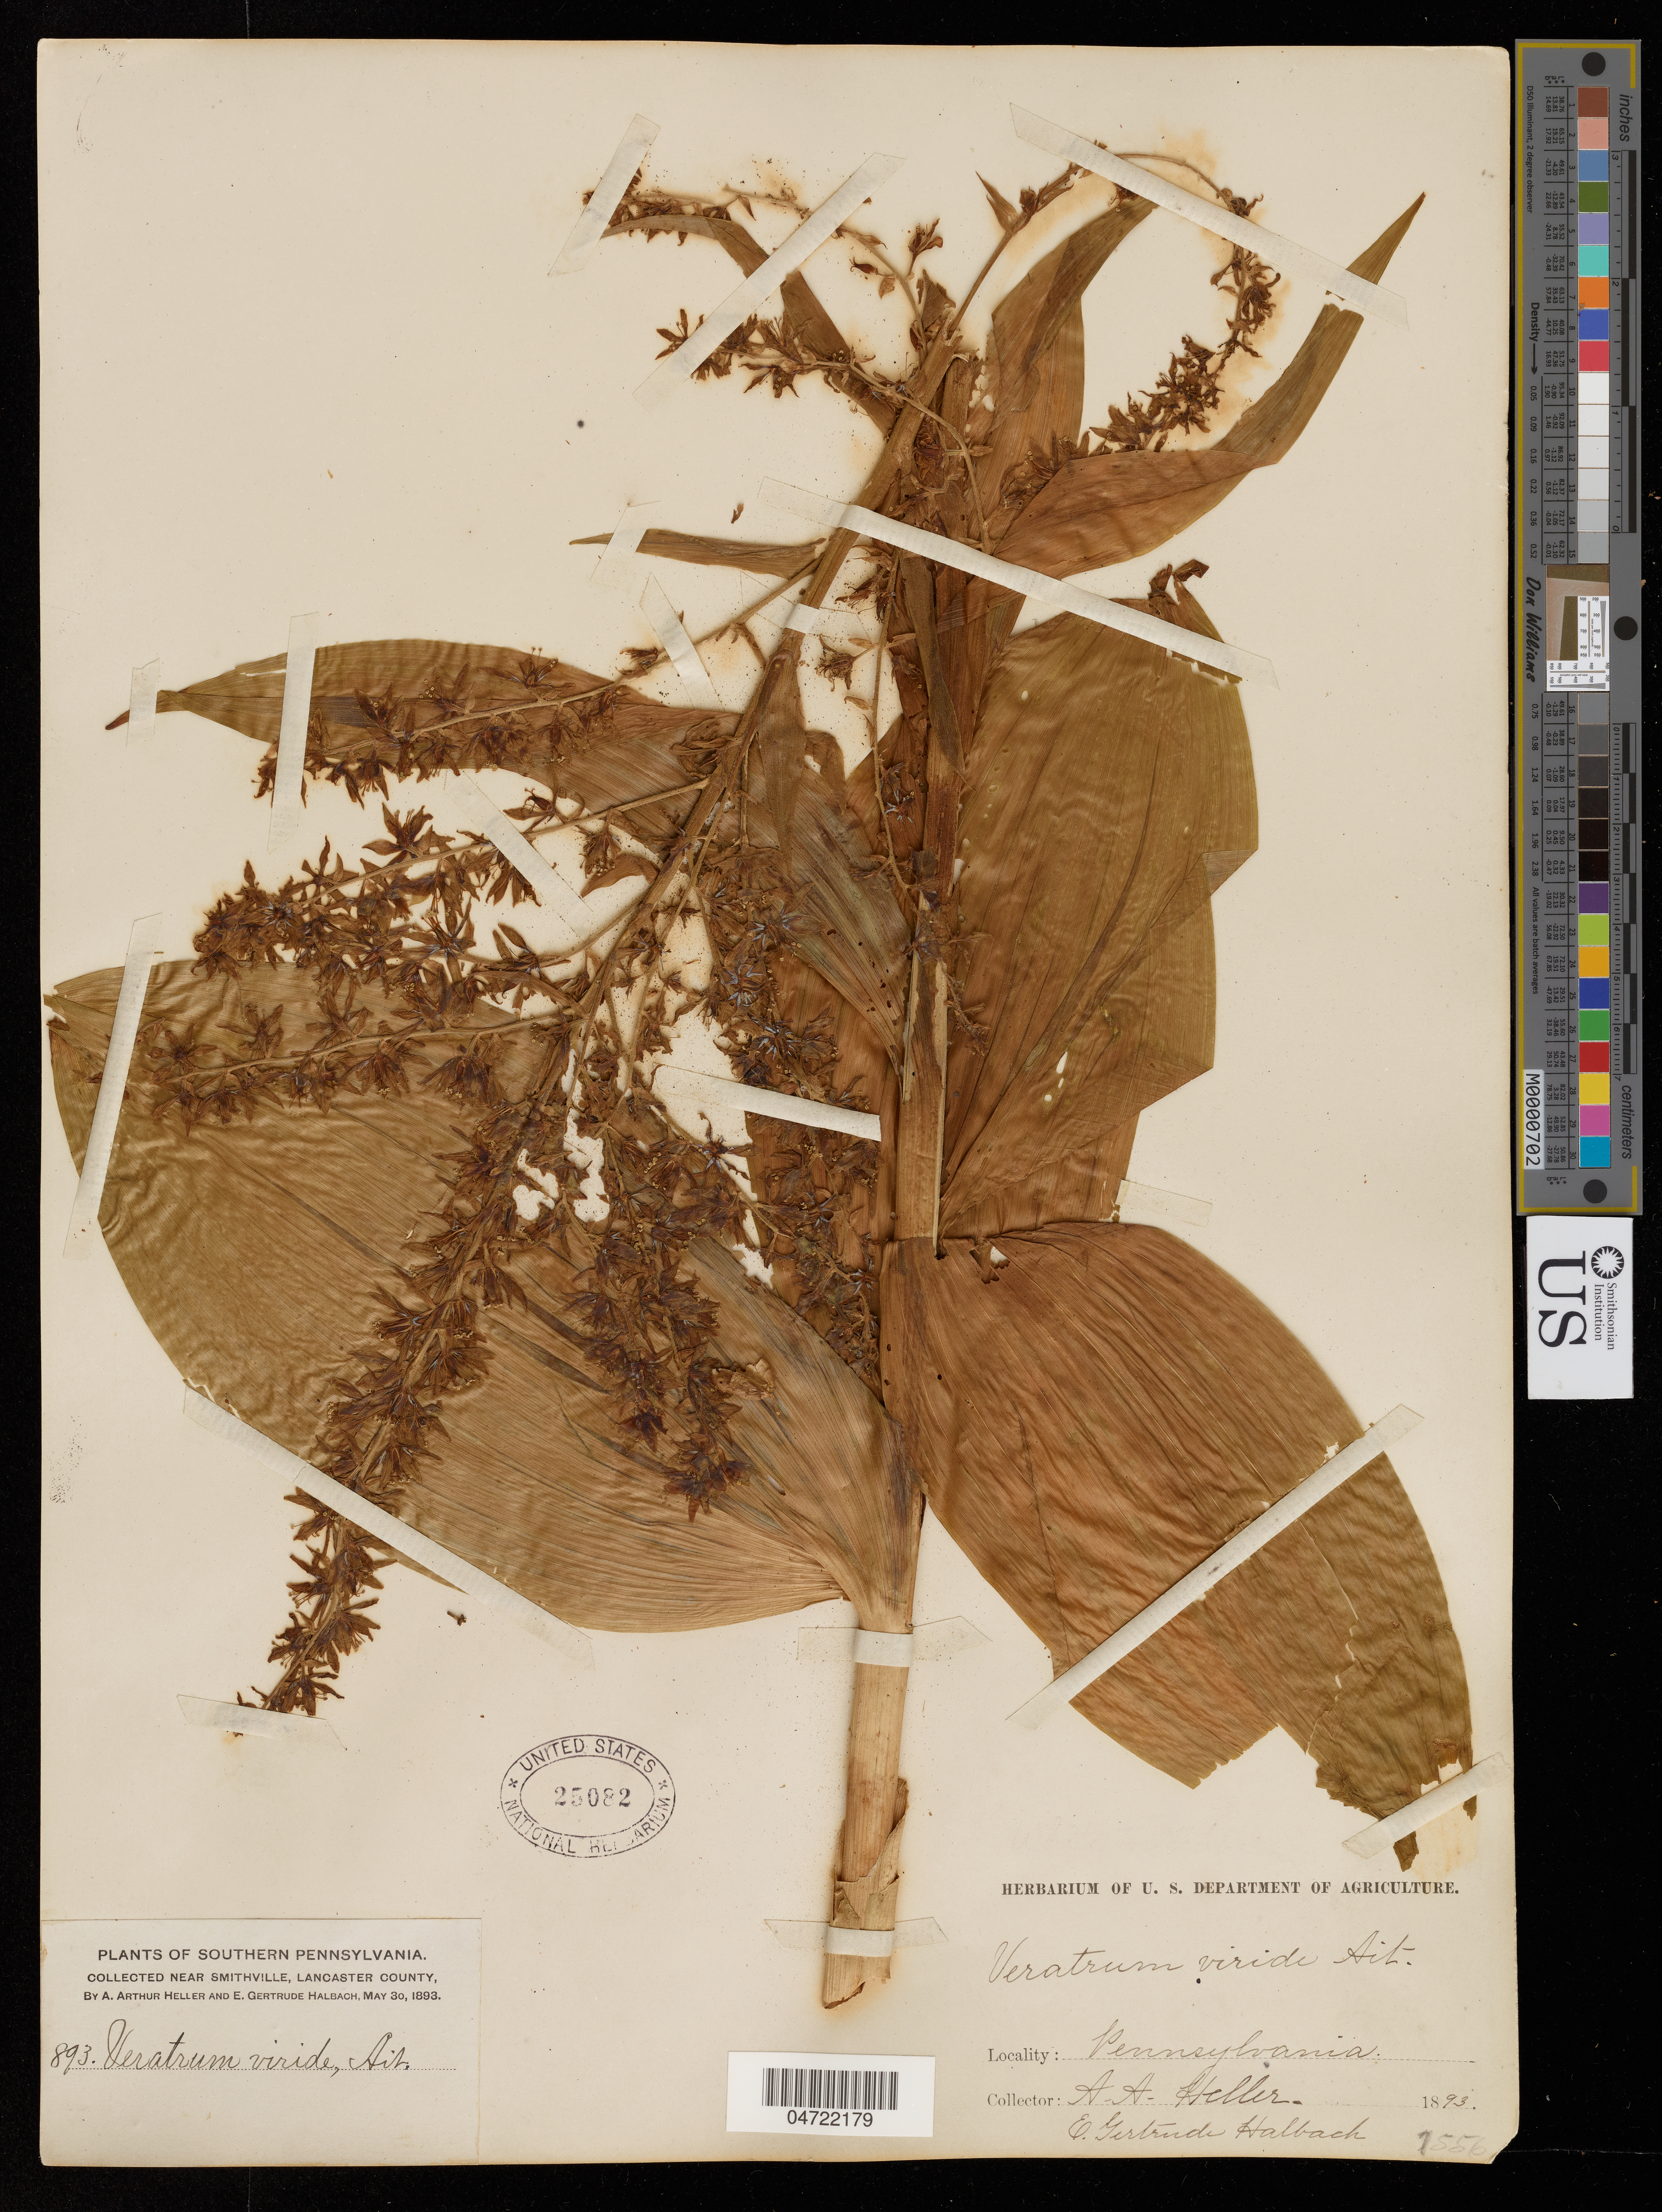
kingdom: Plantae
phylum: Tracheophyta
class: Liliopsida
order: Liliales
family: Melanthiaceae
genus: Veratrum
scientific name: Veratrum viride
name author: Aiton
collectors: A. A. Heller & E. G. Halbach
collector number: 1556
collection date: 1893-05-30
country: United States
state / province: Pennsylvania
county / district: Lancaster County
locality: Near Smithville.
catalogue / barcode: US 25082